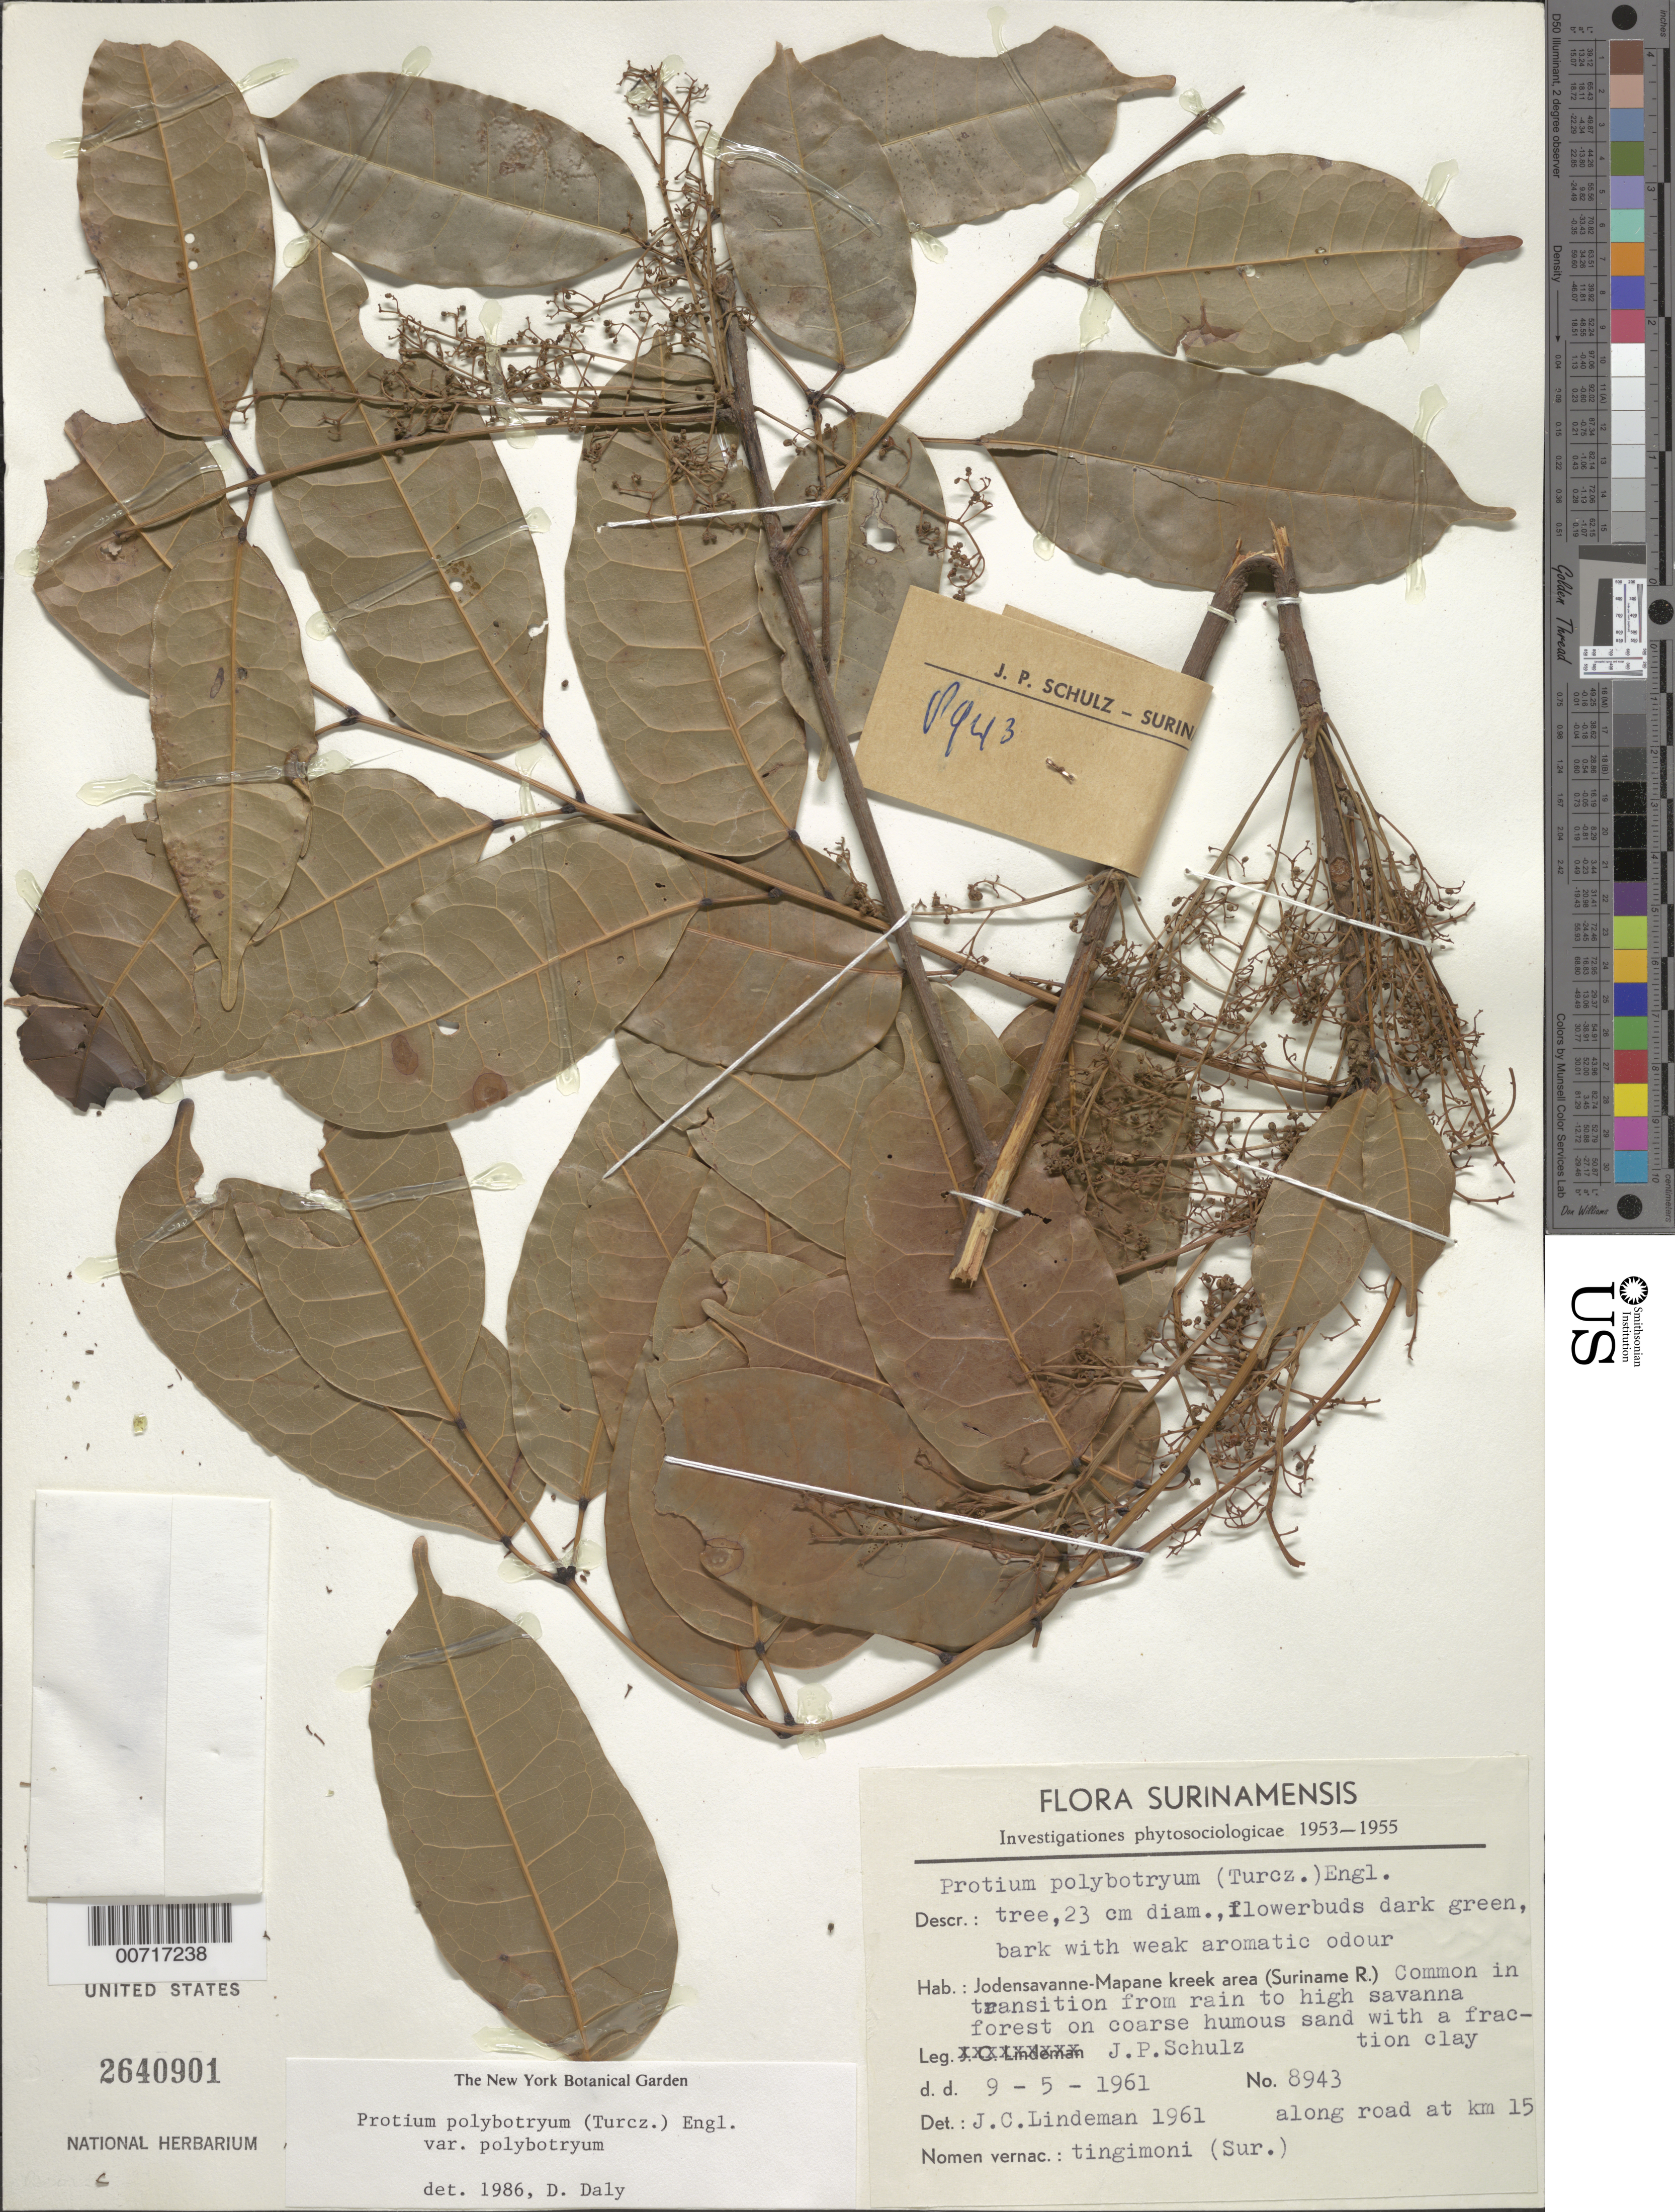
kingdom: Plantae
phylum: Tracheophyta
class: Magnoliopsida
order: Sapindales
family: Burseraceae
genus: Protium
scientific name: Protium polybotryum var. polybotrium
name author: (Turcz.) Engl.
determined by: Daly, D. C.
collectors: J. P. Schulz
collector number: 8943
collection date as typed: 9-May-61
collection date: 1961-05-09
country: Suriname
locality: Jodensavanne-Mapane kreek area (SURINAMEe River)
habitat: Transition from rain to high savanna forest on coarse humus sand with a fractin clay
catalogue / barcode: US 2640901